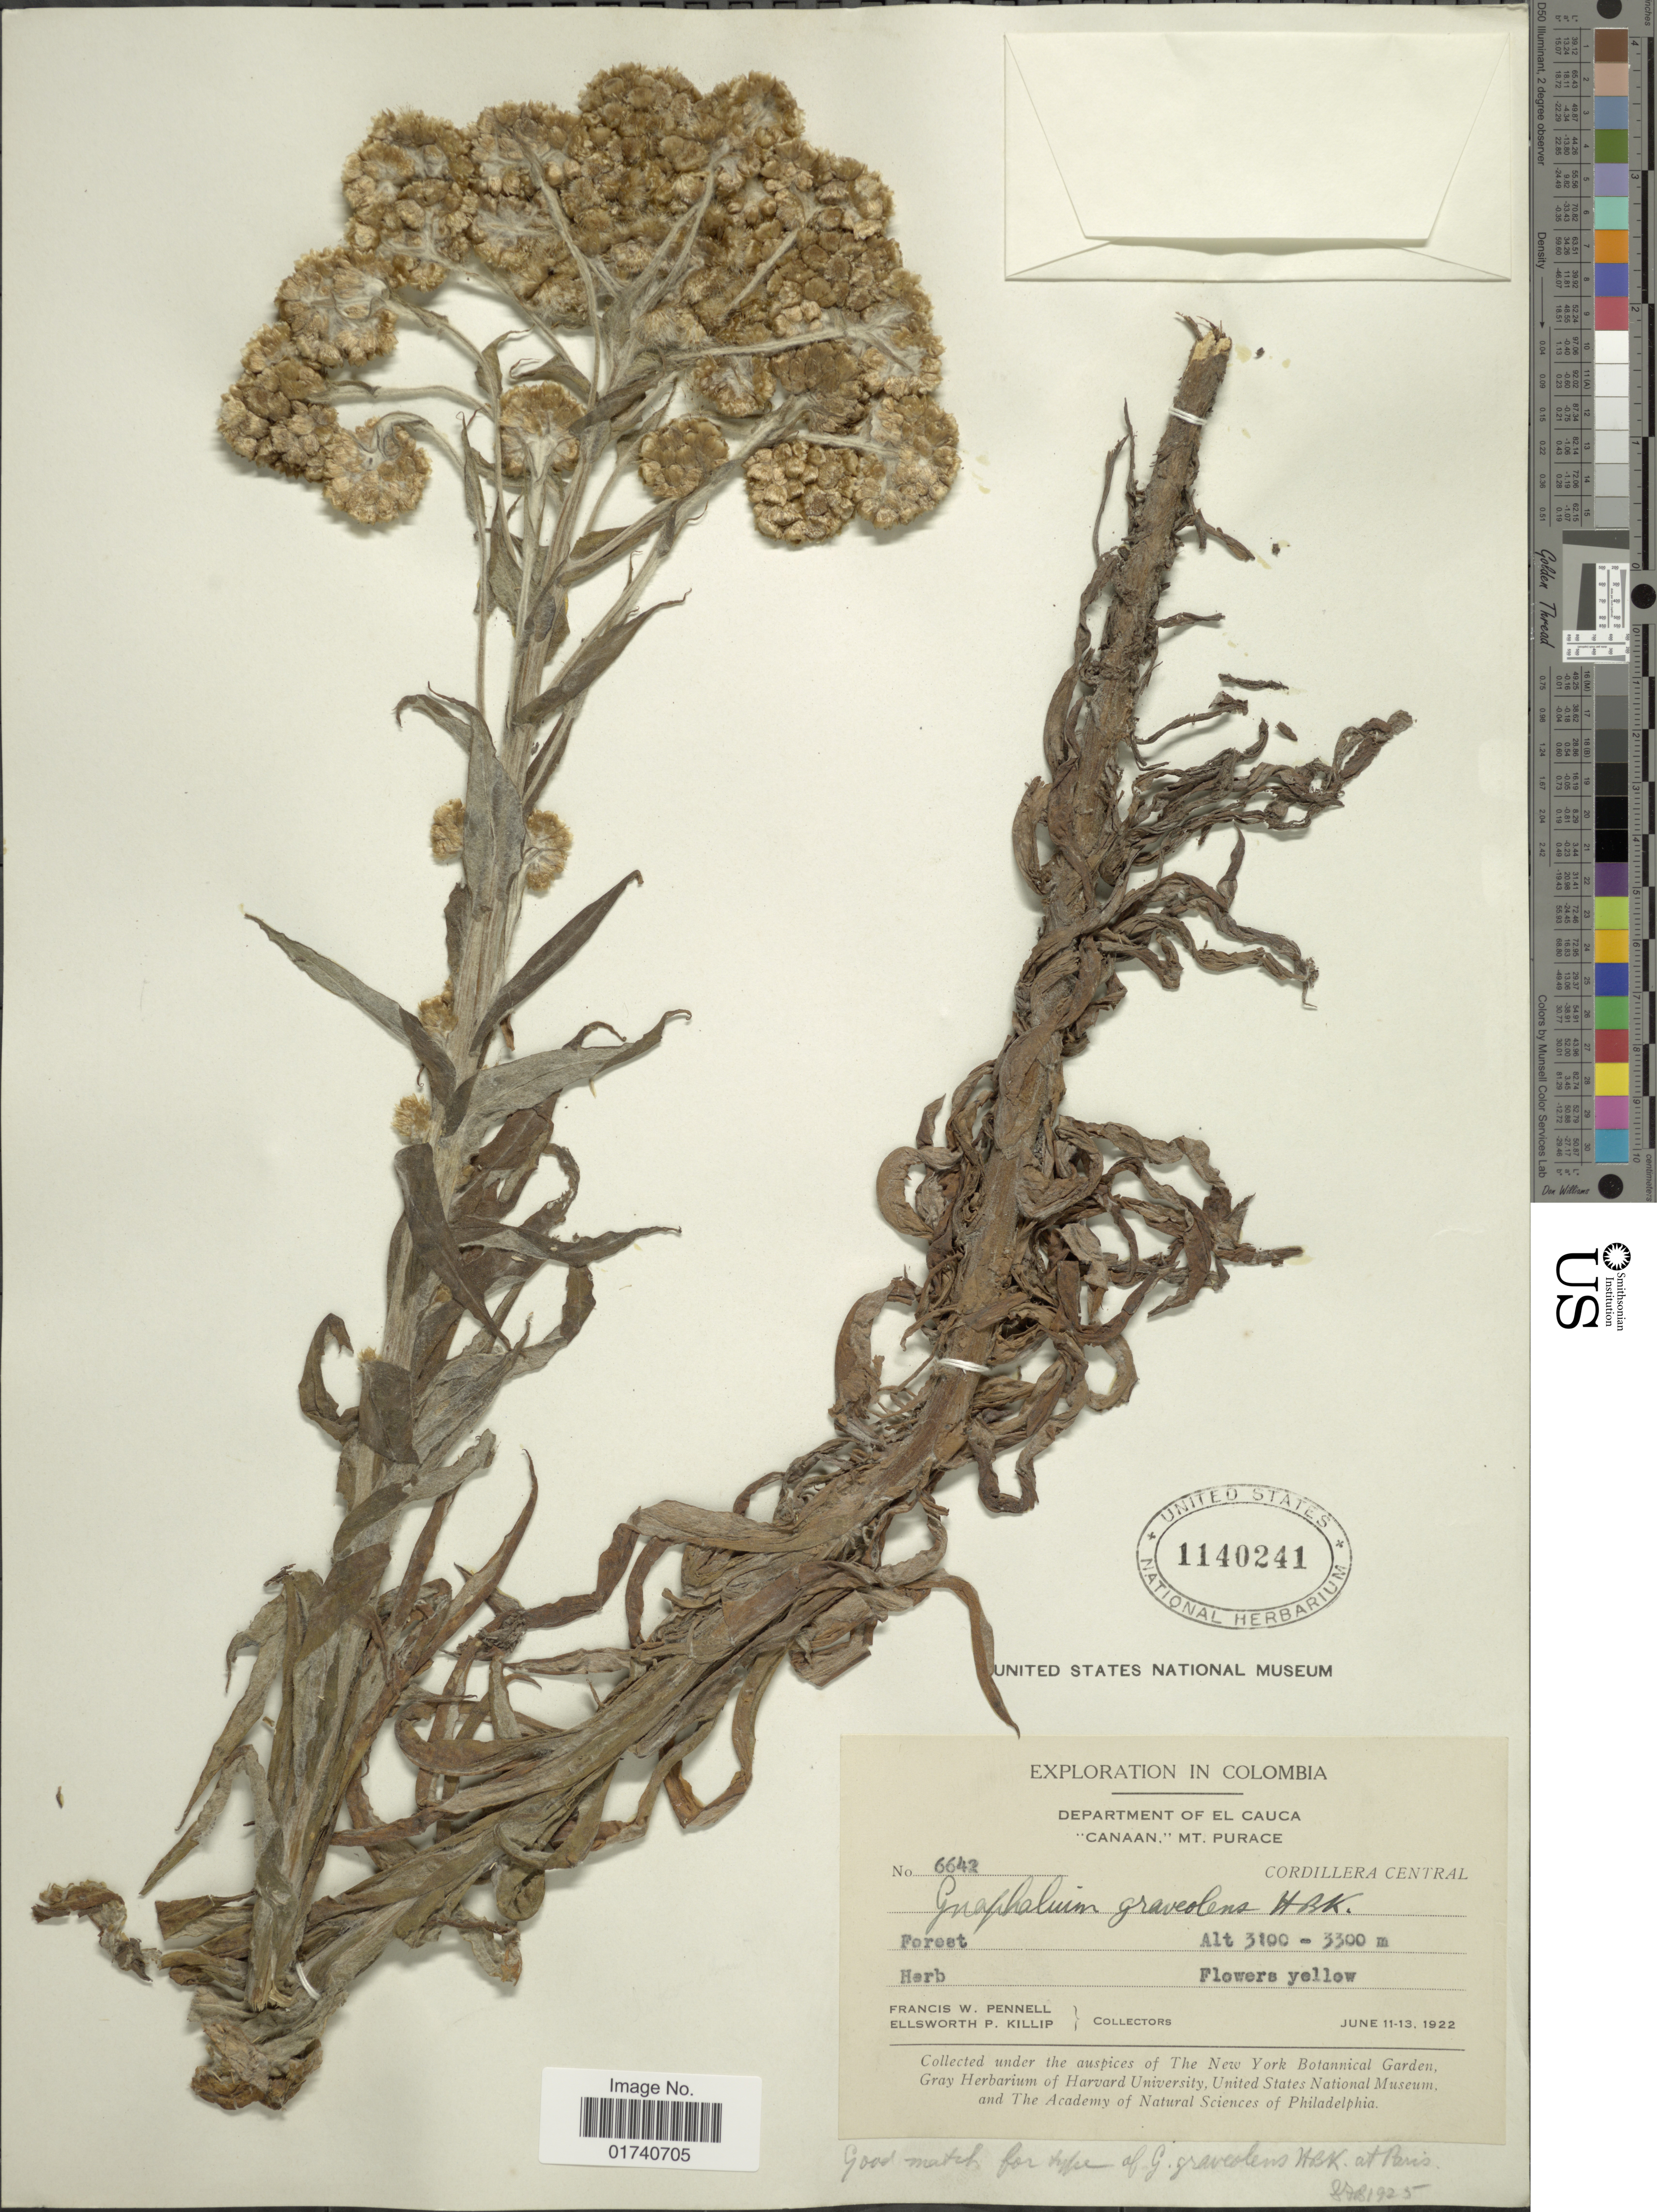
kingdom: Plantae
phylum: Tracheophyta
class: Magnoliopsida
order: Asterales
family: Asteraceae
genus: Pseudognaphalium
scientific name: Pseudognaphalium graveolens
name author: Anderb.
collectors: F. W. Pennell & E. P. Killip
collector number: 6642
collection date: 1922-06-11/1922-06-13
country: Colombia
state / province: Cauca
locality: Department of El Cauca. 'Canaan,' Mt. Purace. Cordillera Central.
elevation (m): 3100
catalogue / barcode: US 1140241